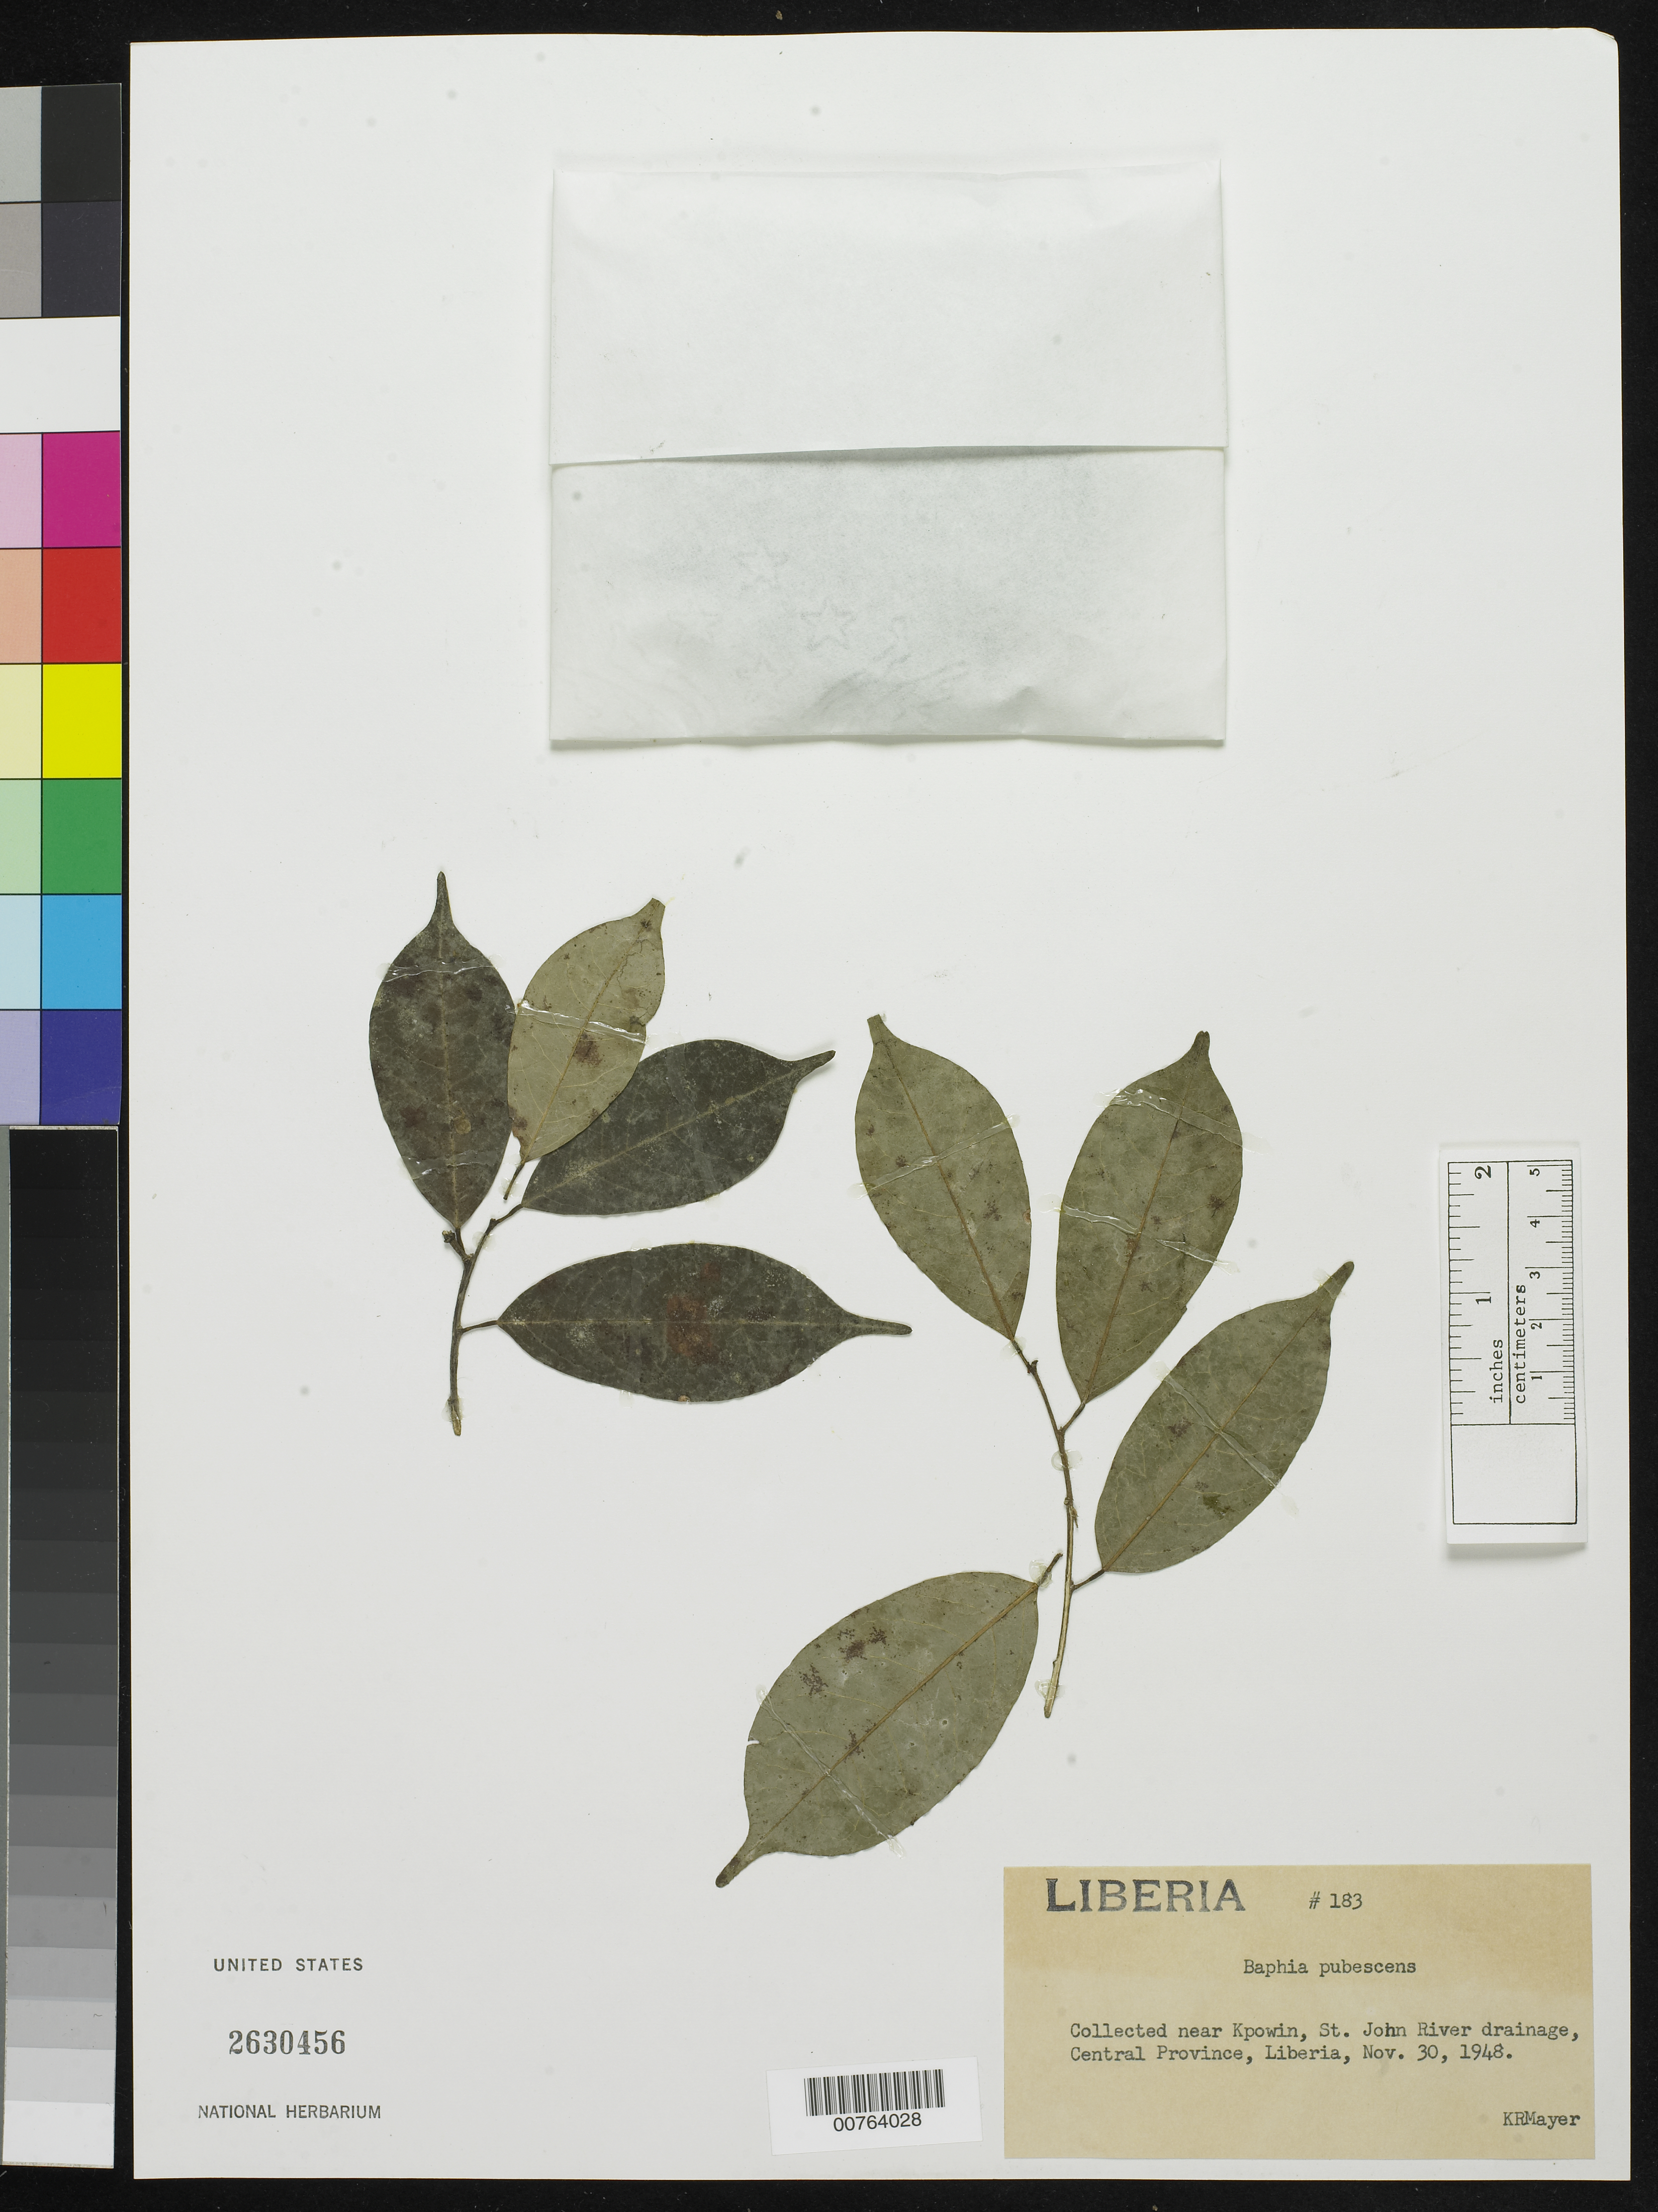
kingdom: Plantae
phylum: Tracheophyta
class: Magnoliopsida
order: Fabales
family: Fabaceae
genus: Baphia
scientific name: Baphia pubescens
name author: Hook. f.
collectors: K. R. Mayer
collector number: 183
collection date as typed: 30 Nov 1948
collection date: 1948-11-30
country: Liberia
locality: Central Province: St. John River drainage, near Kpowin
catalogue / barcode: US 2630456